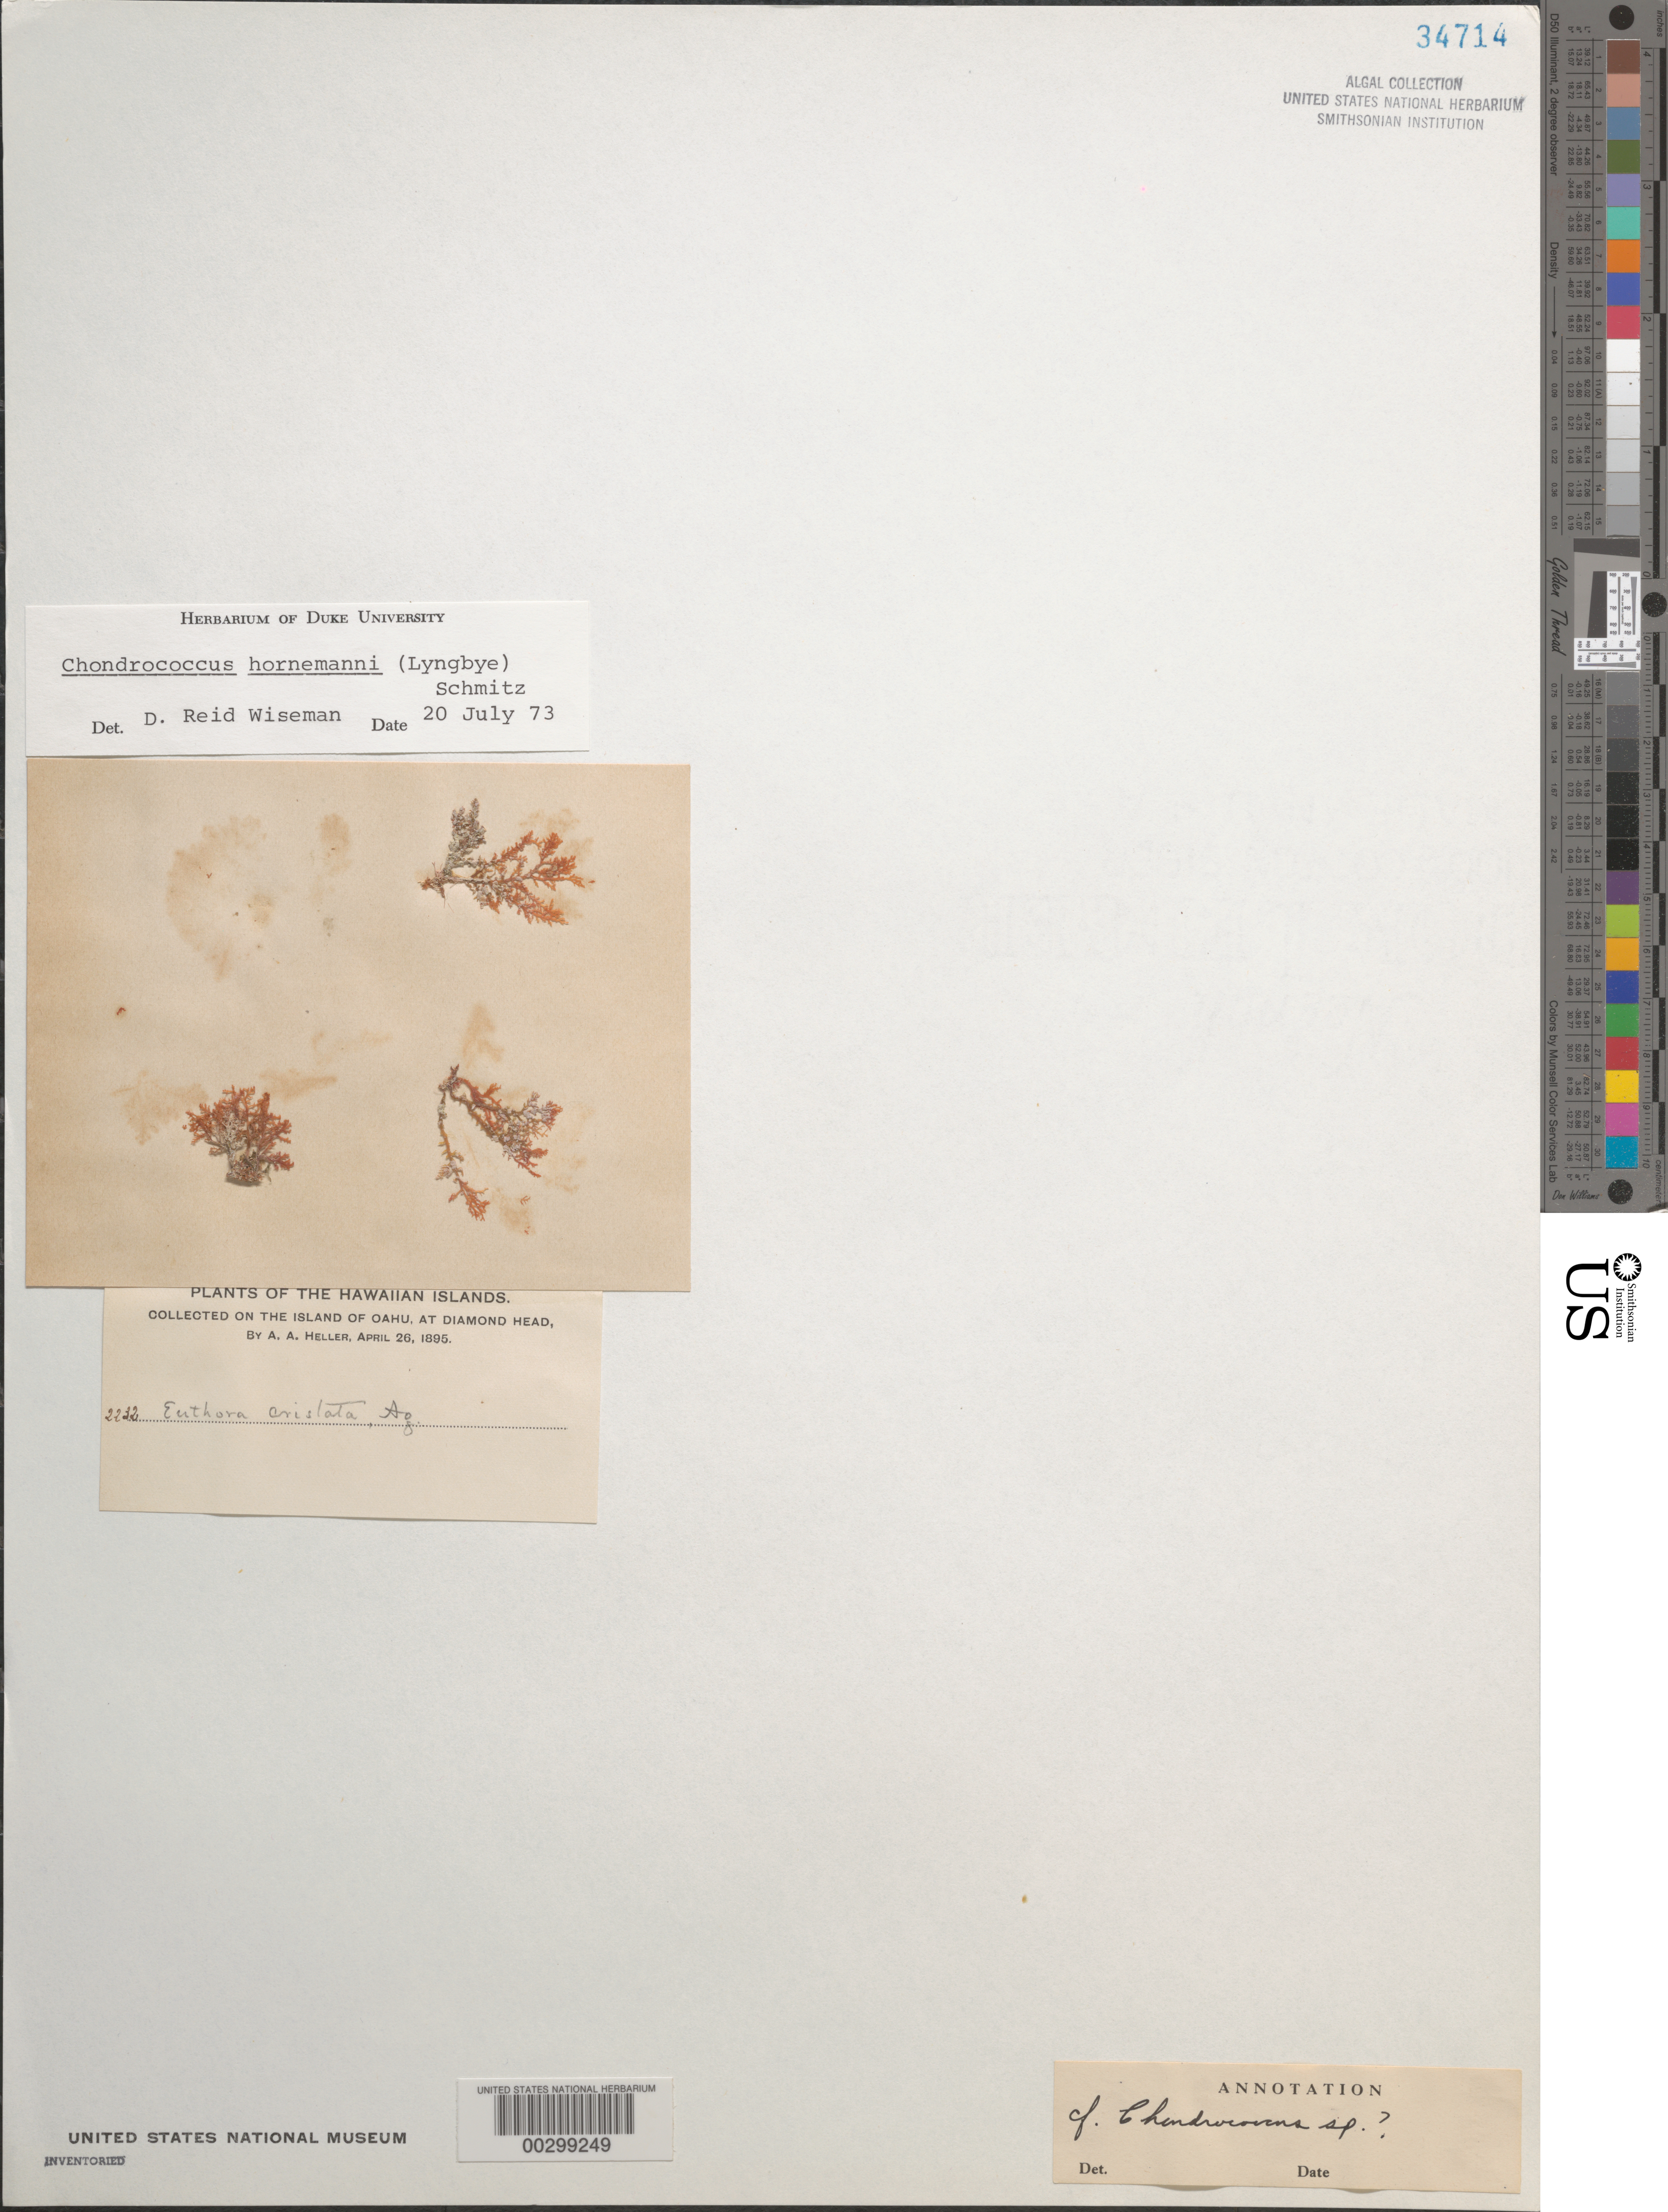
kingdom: Plantae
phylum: Rhodophyta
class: Florideophyceae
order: Gigartinales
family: Rhizophyllidaceae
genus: Portieria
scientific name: Portieria hornemannii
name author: (Lyngbye) P.C. Silva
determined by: Algae name updating Project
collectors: A. A. Heller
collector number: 2232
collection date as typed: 26 Apr 1895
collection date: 1895-04-26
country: United States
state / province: Hawaii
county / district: Honolulu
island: Oahu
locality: Diamond Head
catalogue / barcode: US 34714